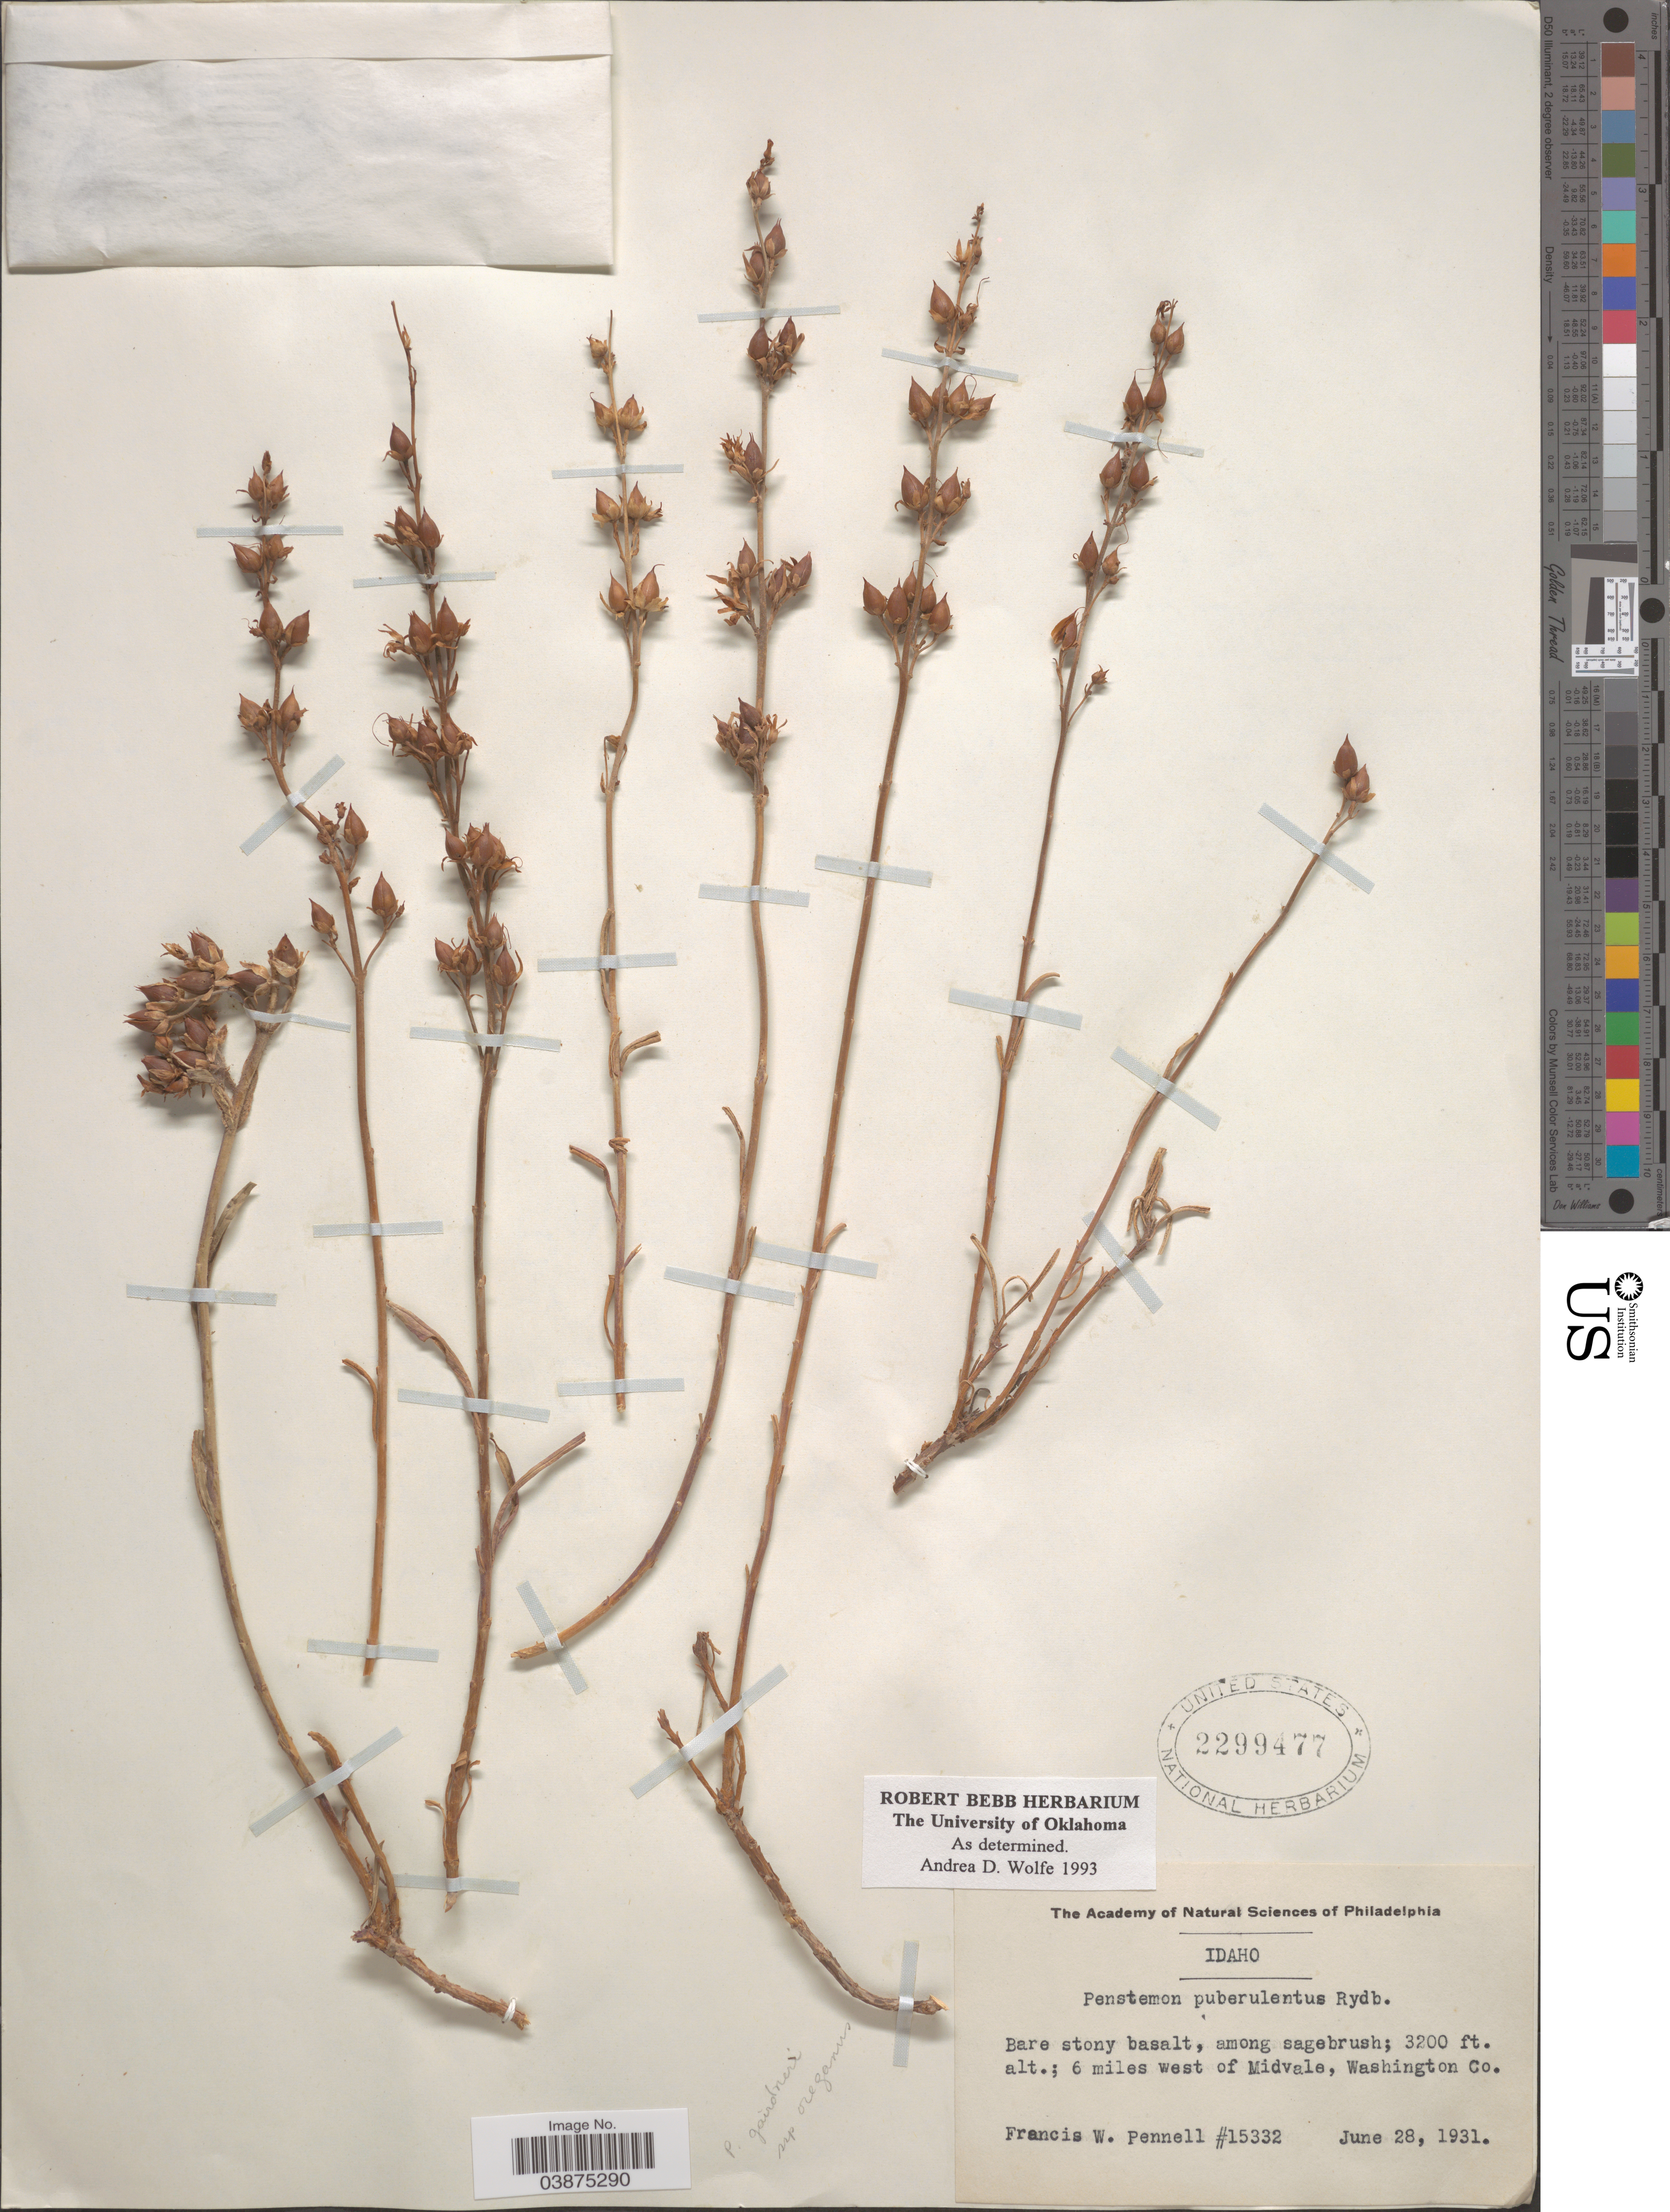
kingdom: Plantae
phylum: Tracheophyta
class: Magnoliopsida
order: Lamiales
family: Plantaginaceae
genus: Penstemon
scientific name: Penstemon gairdneri subsp. hians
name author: (Piper) D.D. Keck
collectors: F. W. Pennell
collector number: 15332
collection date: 1931-06-28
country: United States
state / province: Idaho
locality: Among sagebrush, 6 miles west of Midvale, Washington Co.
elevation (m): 975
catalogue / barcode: US 2299477